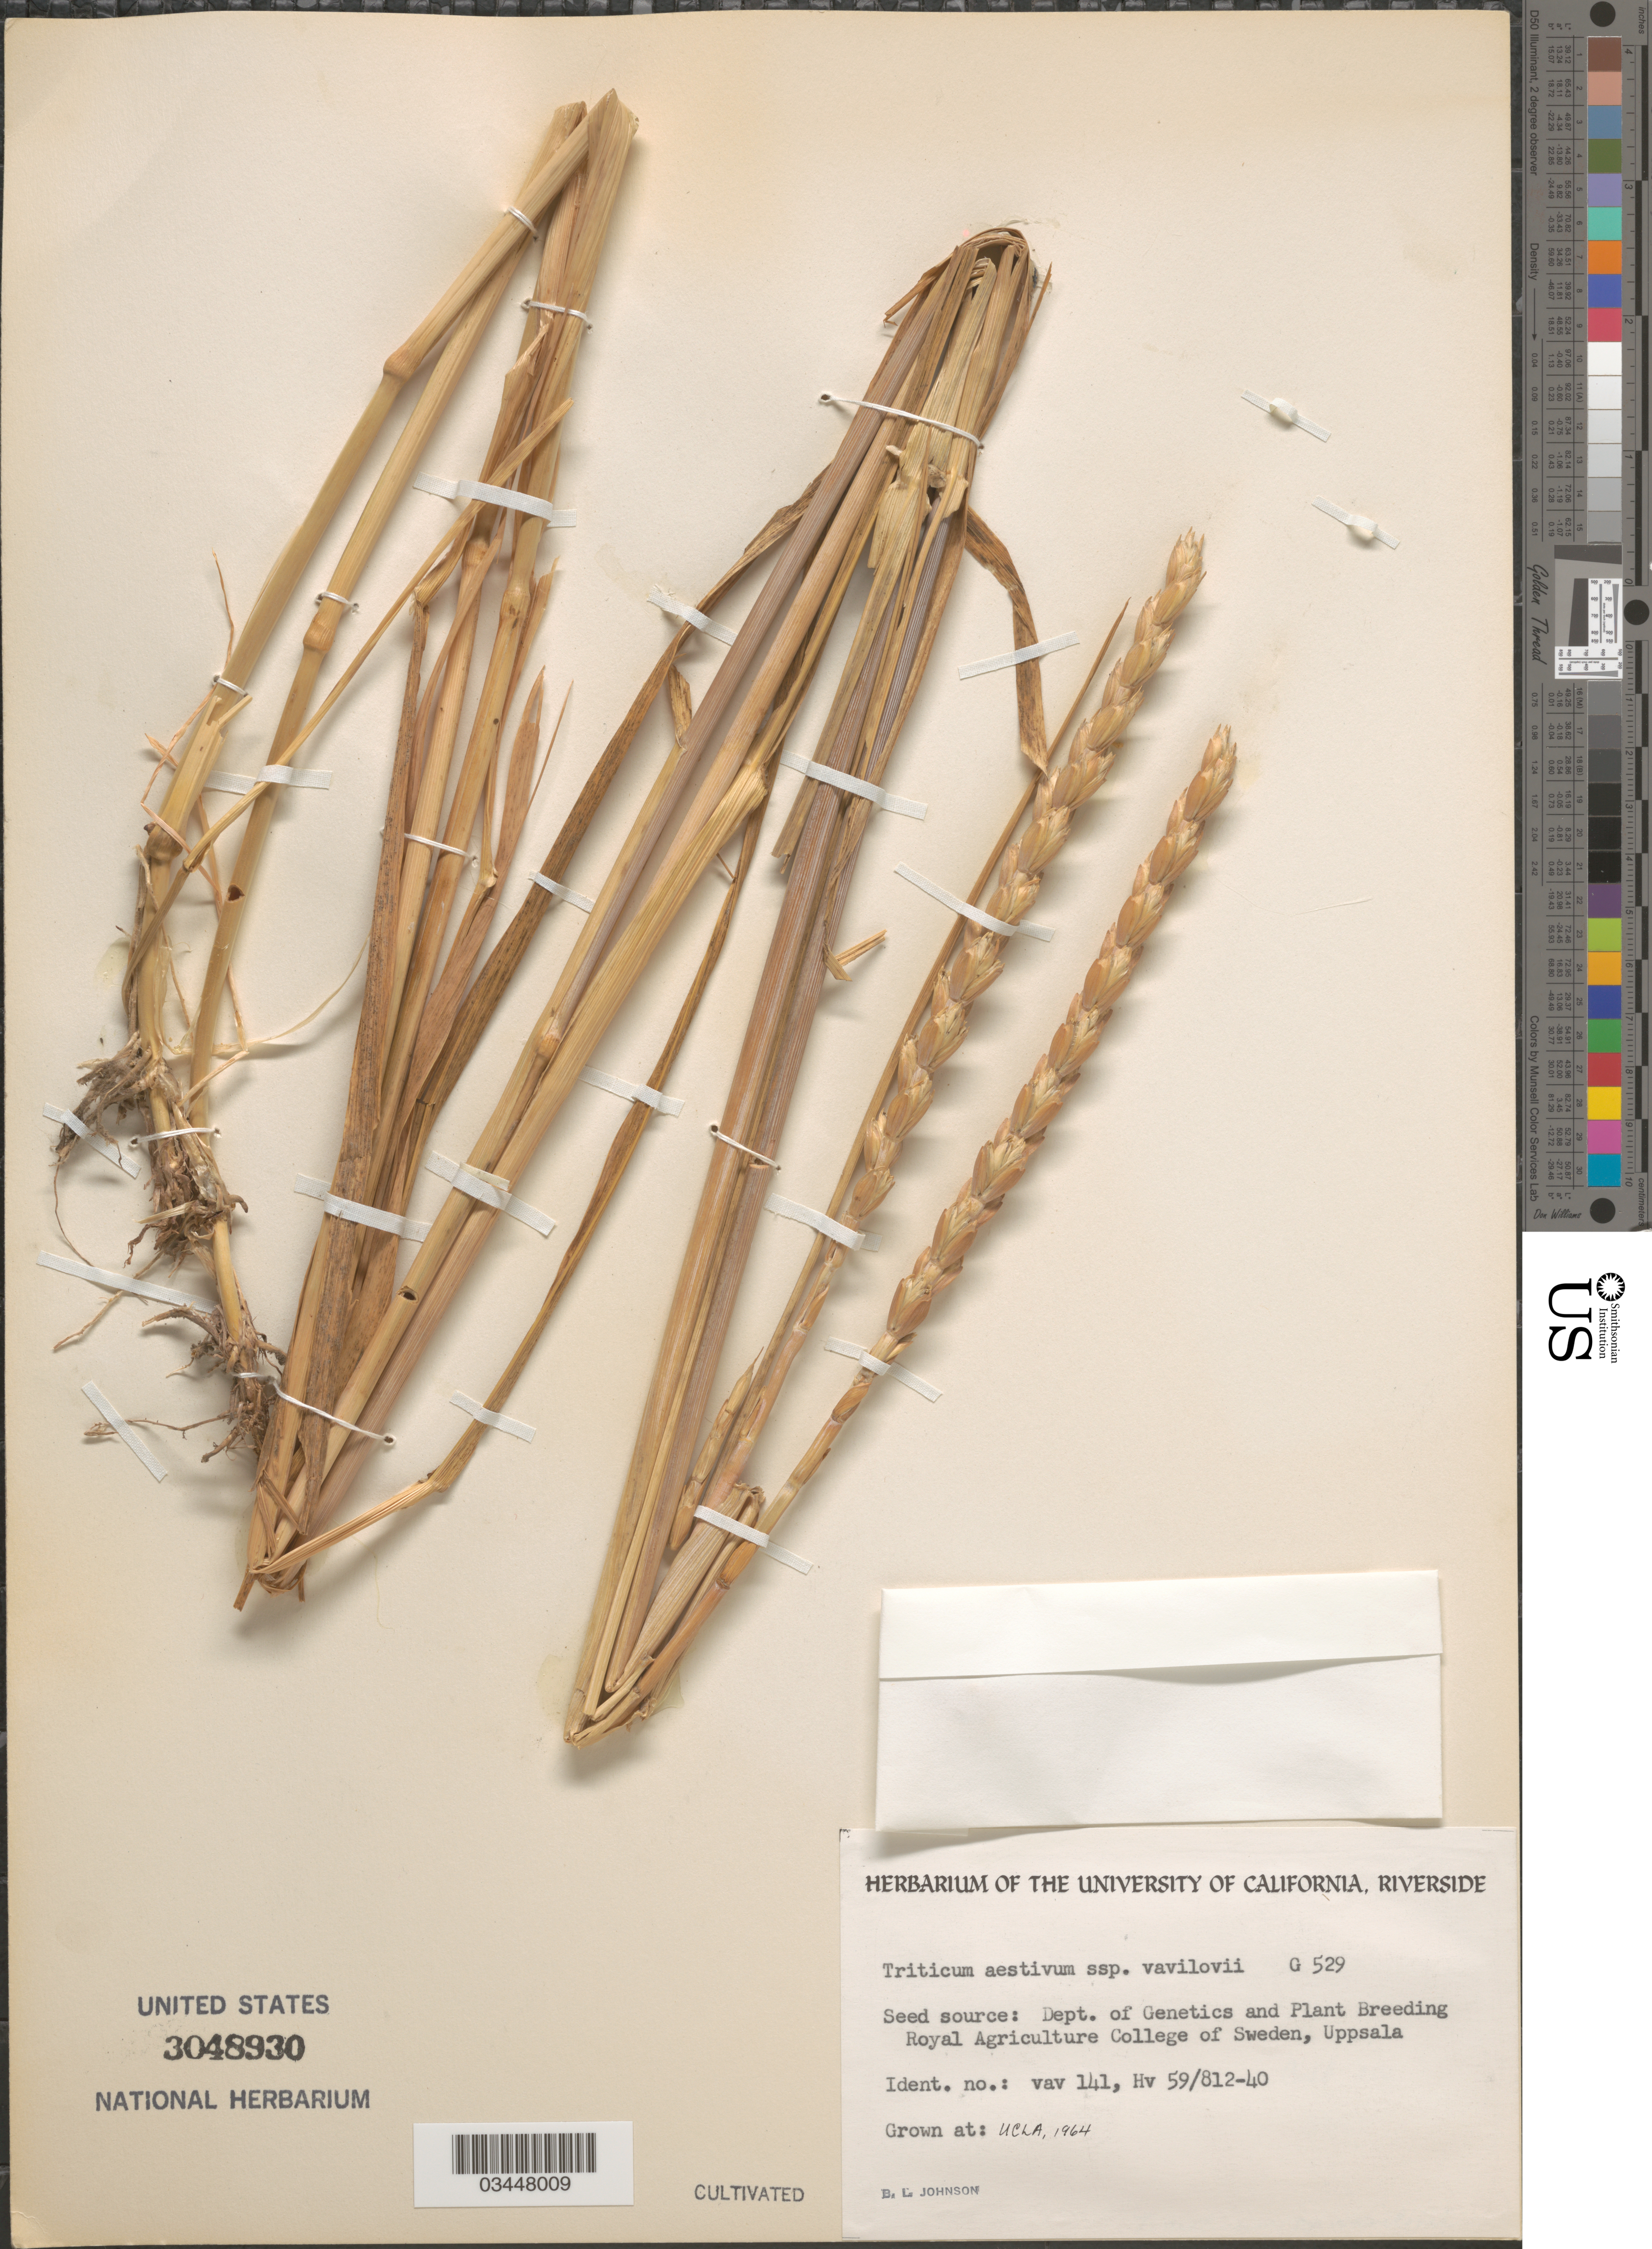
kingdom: Plantae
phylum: Tracheophyta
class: Liliopsida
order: Poales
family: Poaceae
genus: Triticum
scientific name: Triticum aestivum subsp. vavilovii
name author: (Jakubz.) Sears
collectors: B. Johnson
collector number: G529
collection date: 1964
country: United States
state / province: California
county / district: Los Angeles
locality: UCLA.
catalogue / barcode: US 3048930